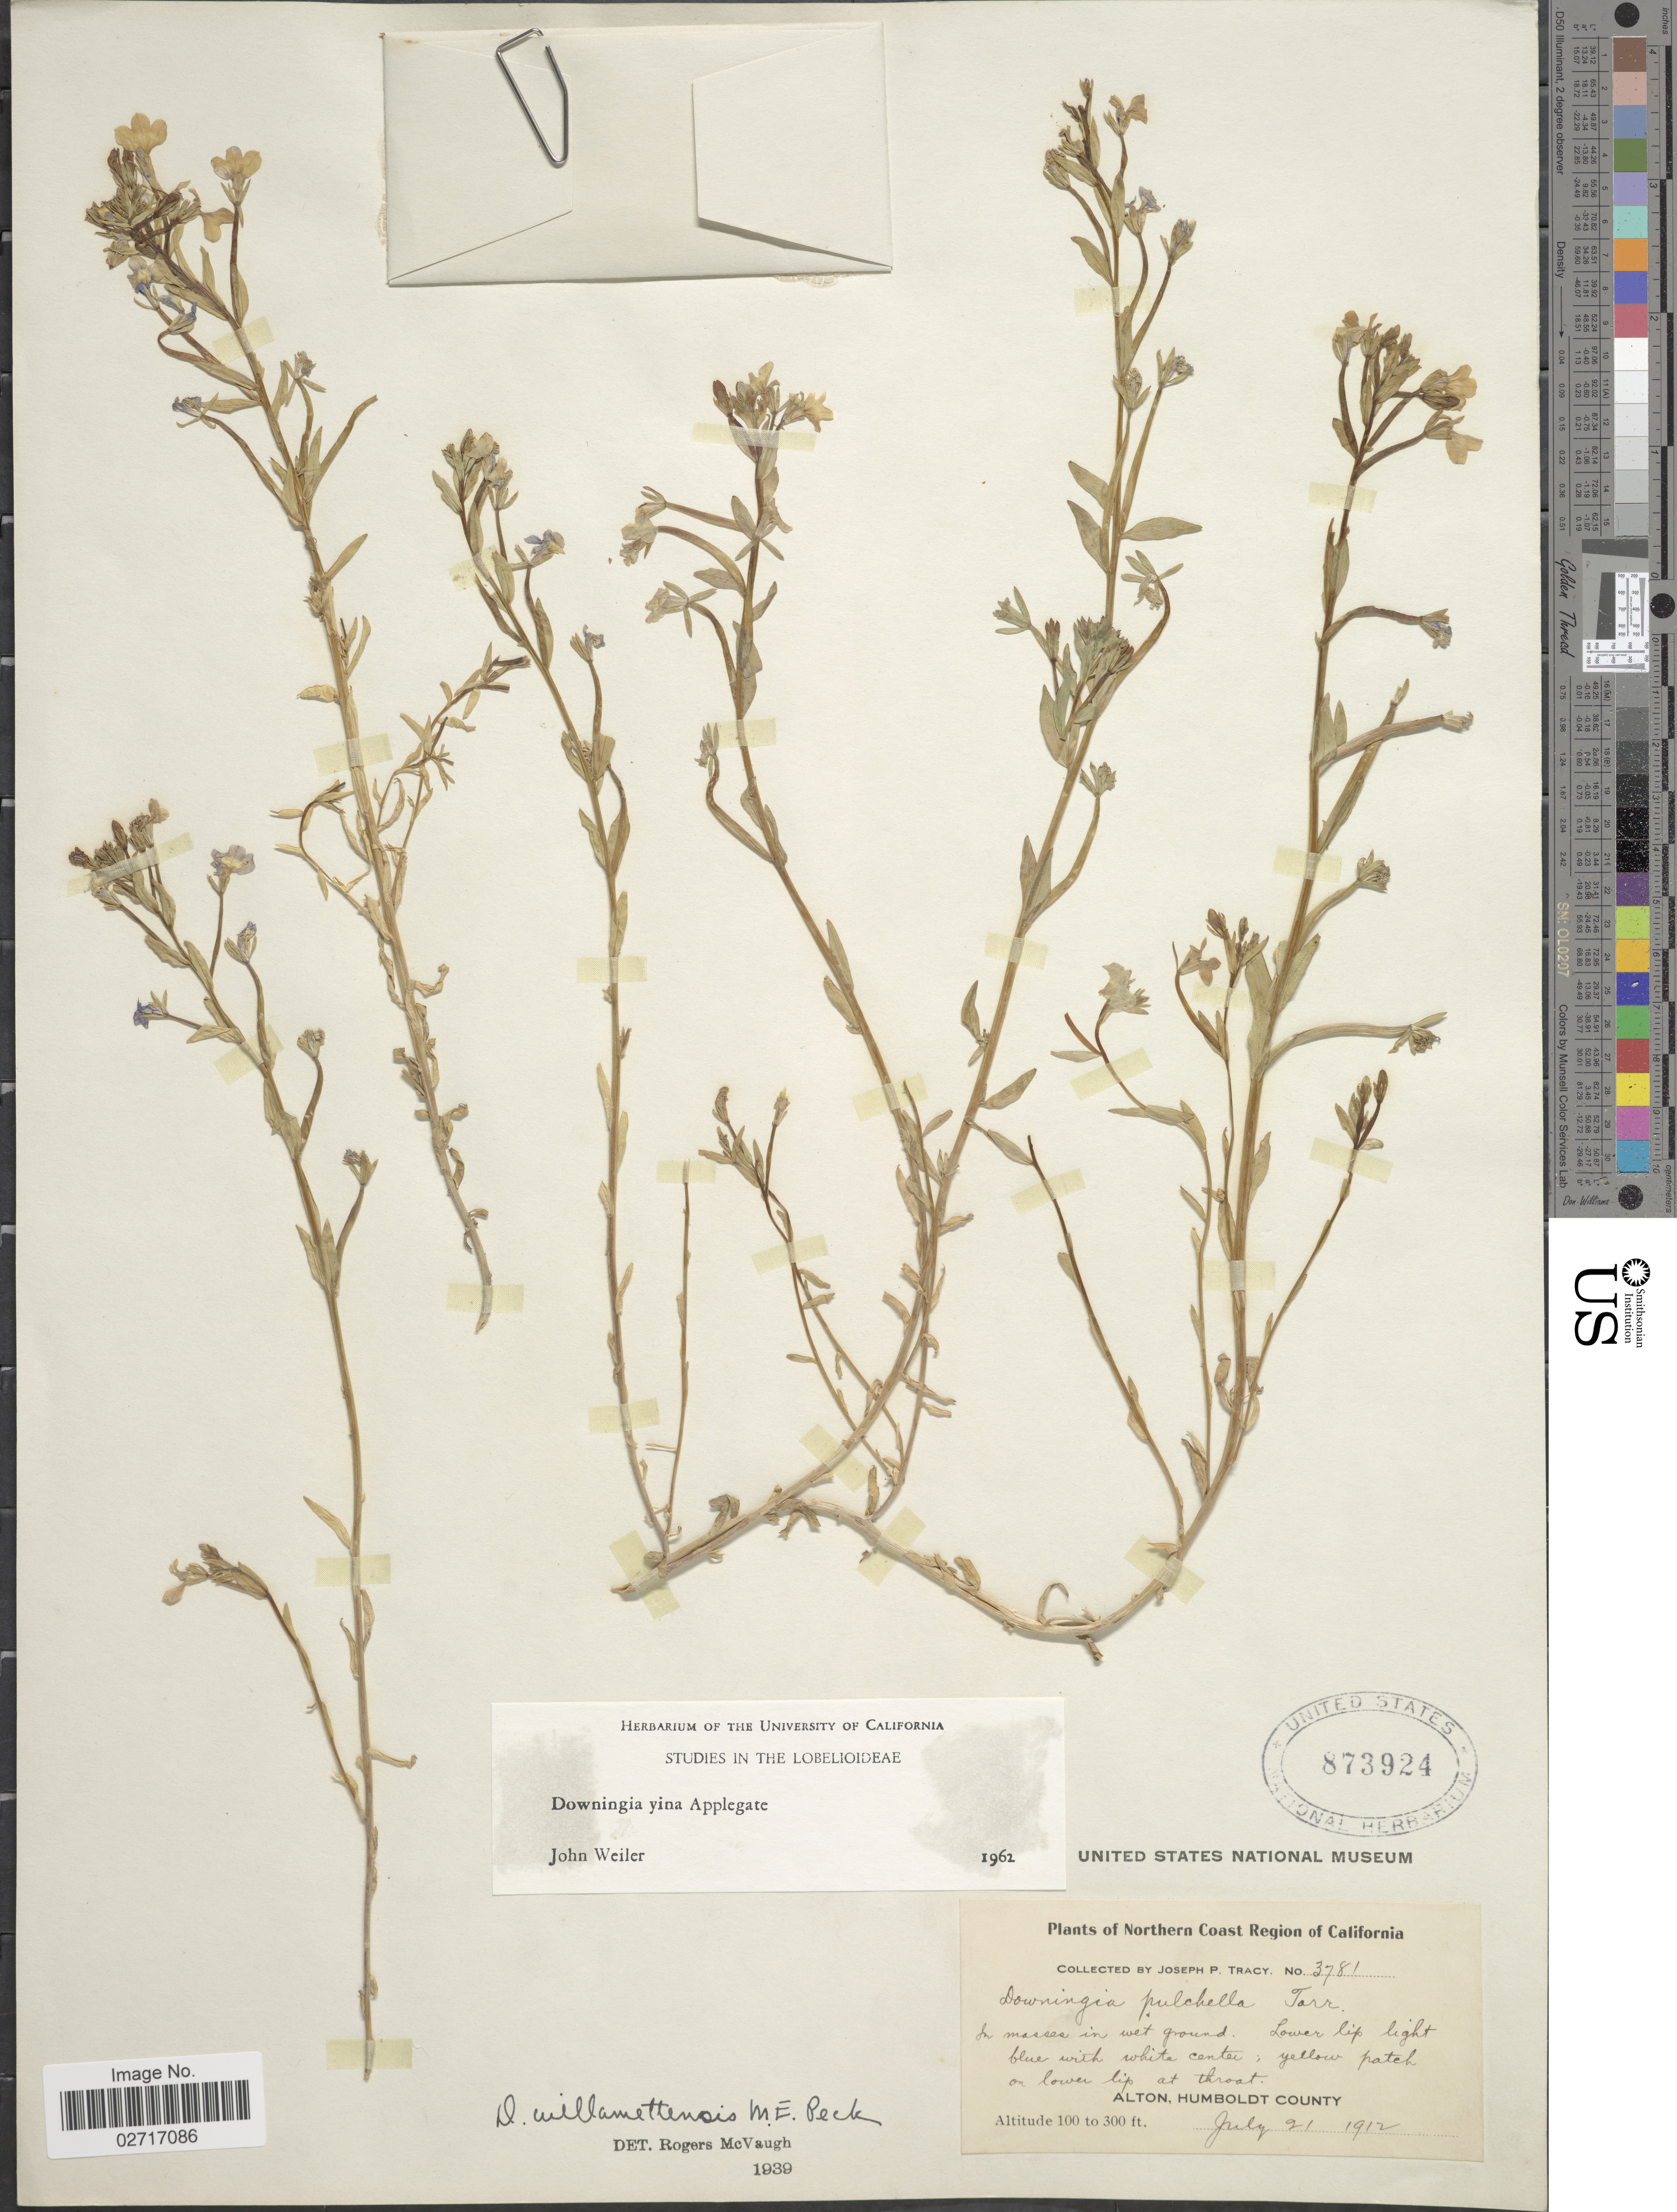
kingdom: Plantae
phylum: Tracheophyta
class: Magnoliopsida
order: Asterales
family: Campanulaceae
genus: Downingia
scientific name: Downingia yina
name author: Applegate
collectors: J. Tracy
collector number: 3781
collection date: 1912-07-21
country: United States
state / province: California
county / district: Humboldt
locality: Northern Coast Region of California. Alton, Humboldt County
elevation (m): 30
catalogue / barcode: US 873924